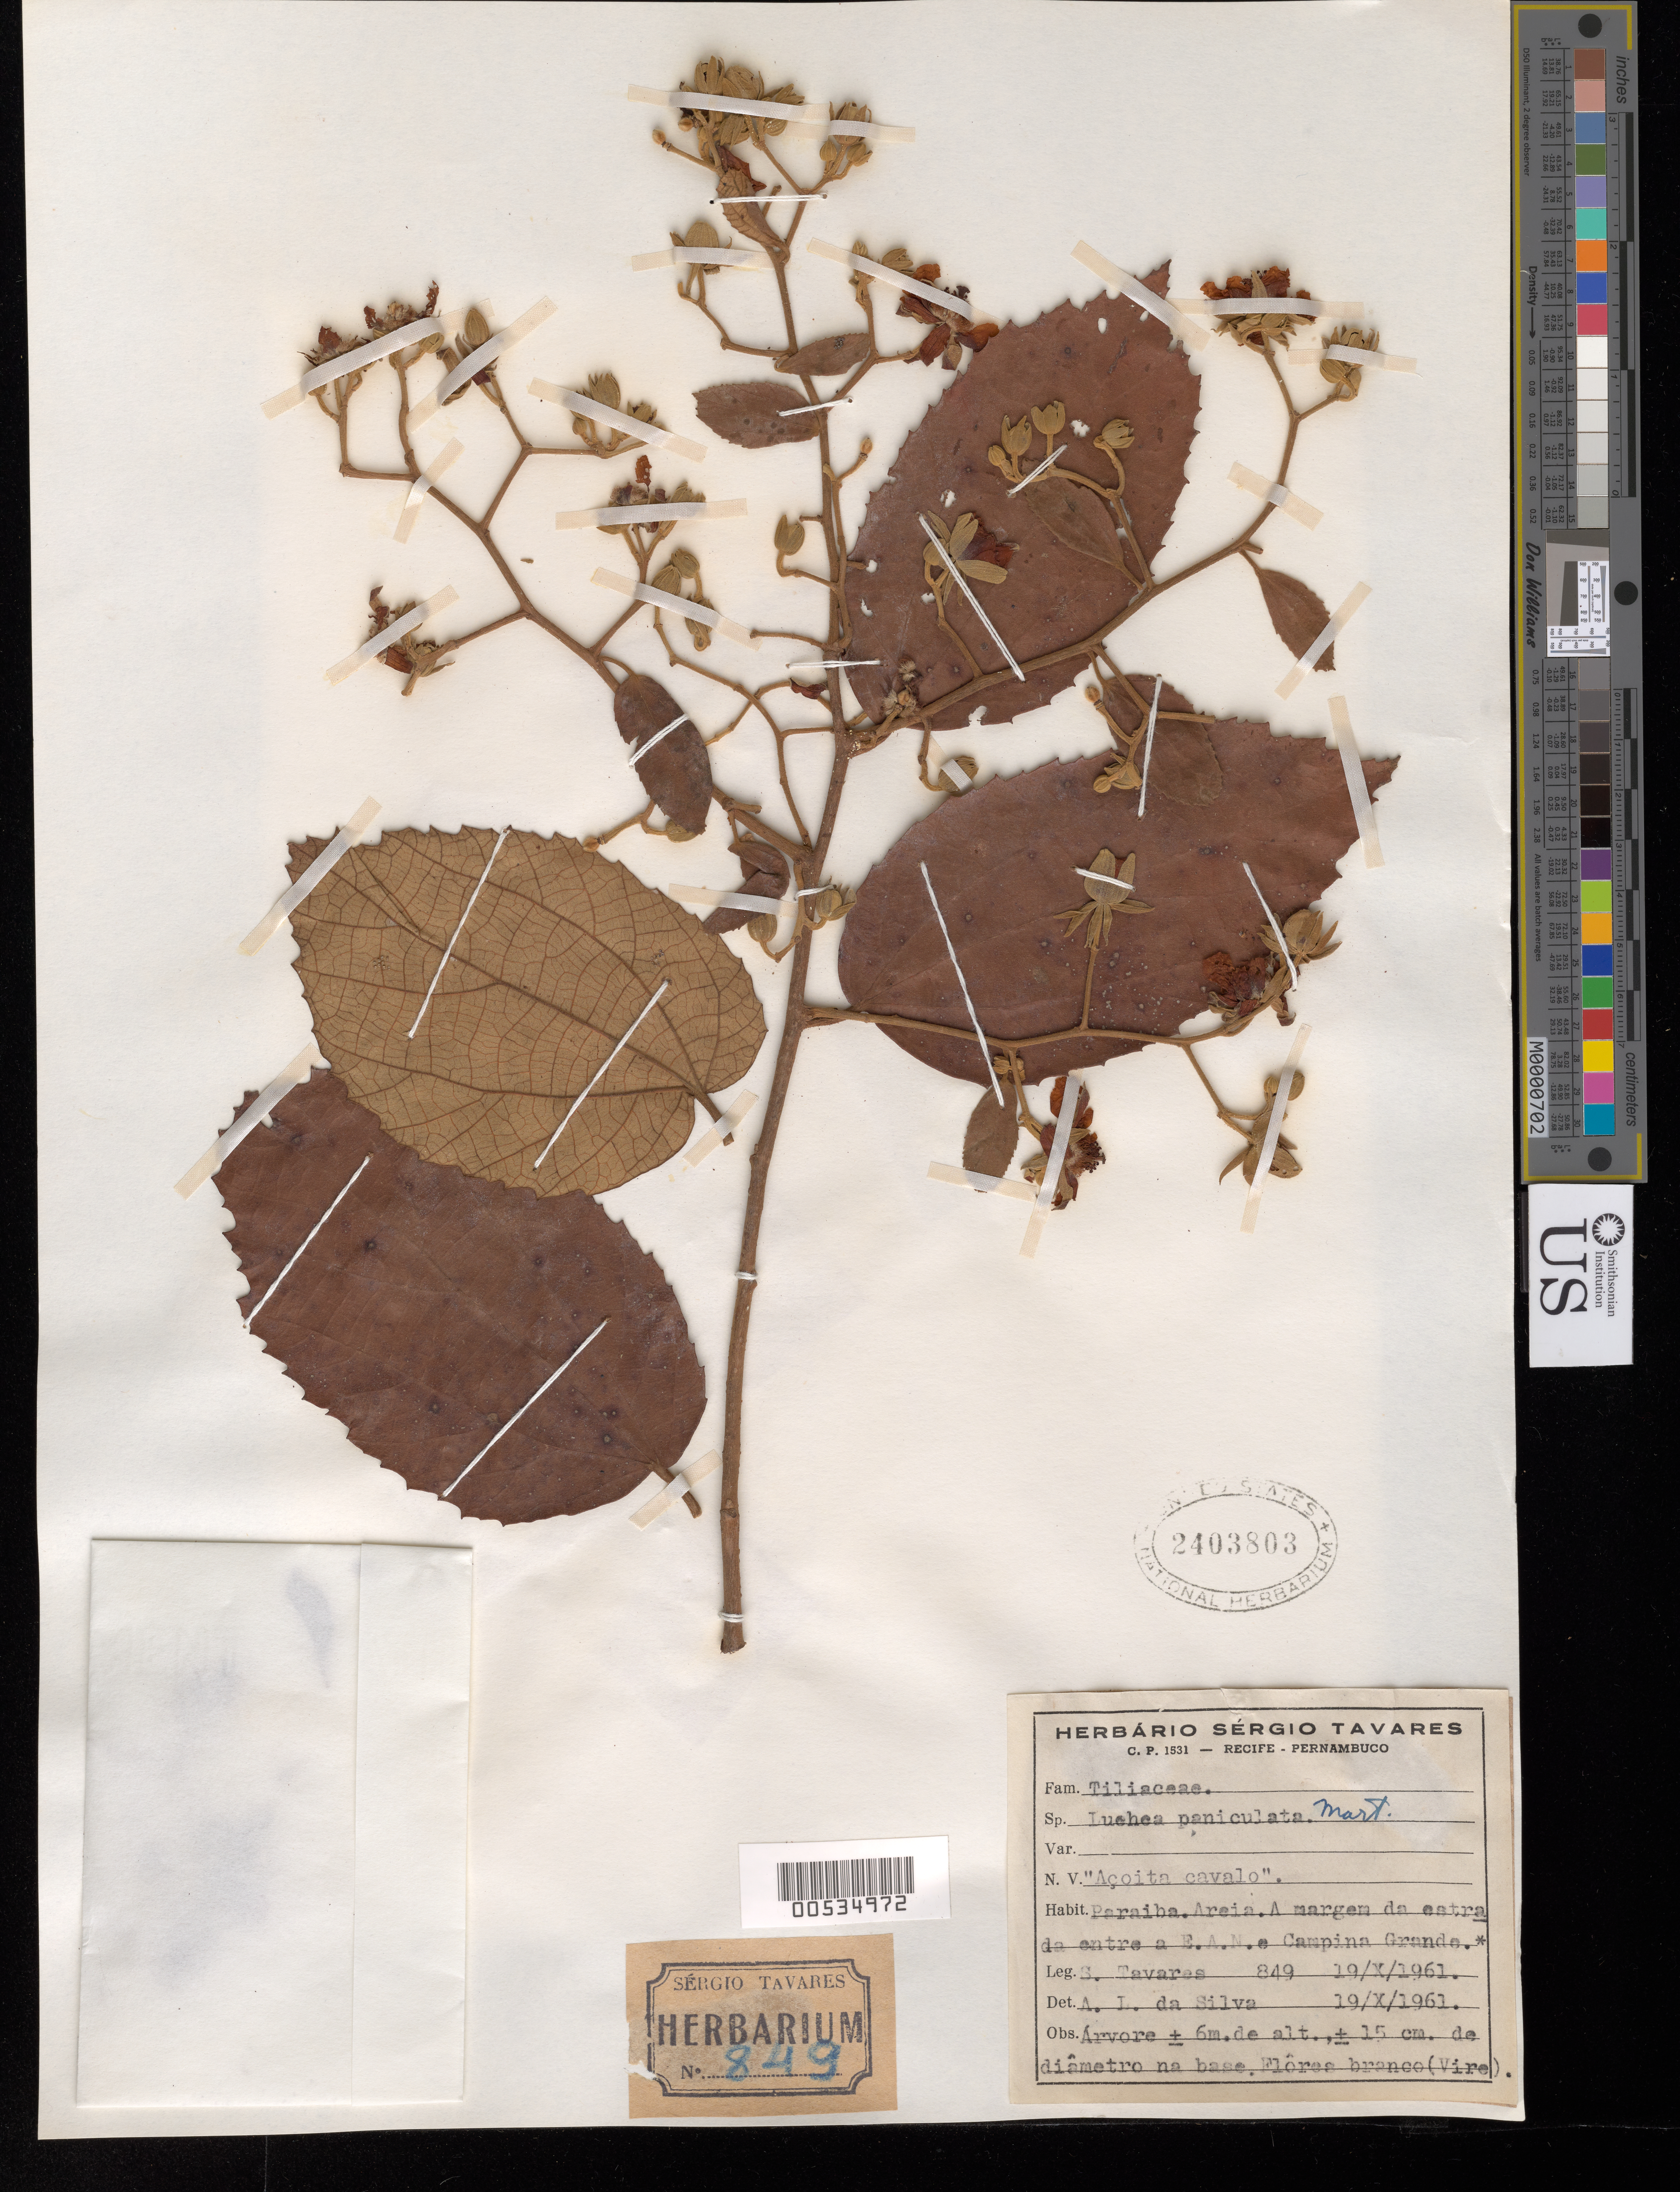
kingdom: Plantae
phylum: Tracheophyta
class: Magnoliopsida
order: Malvales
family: Malvaceae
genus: Luehea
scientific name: Luehea paniculata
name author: Mart.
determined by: Silva, A. L. da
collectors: S. Tavares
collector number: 849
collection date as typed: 19 Oct 1961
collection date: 1961-10-19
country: Brazil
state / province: Paraíba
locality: Areia. A Margem da Estrada entre a E.A.N. e Campina Grande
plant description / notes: Common name: Açoita cavalo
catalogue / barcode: US 2403803